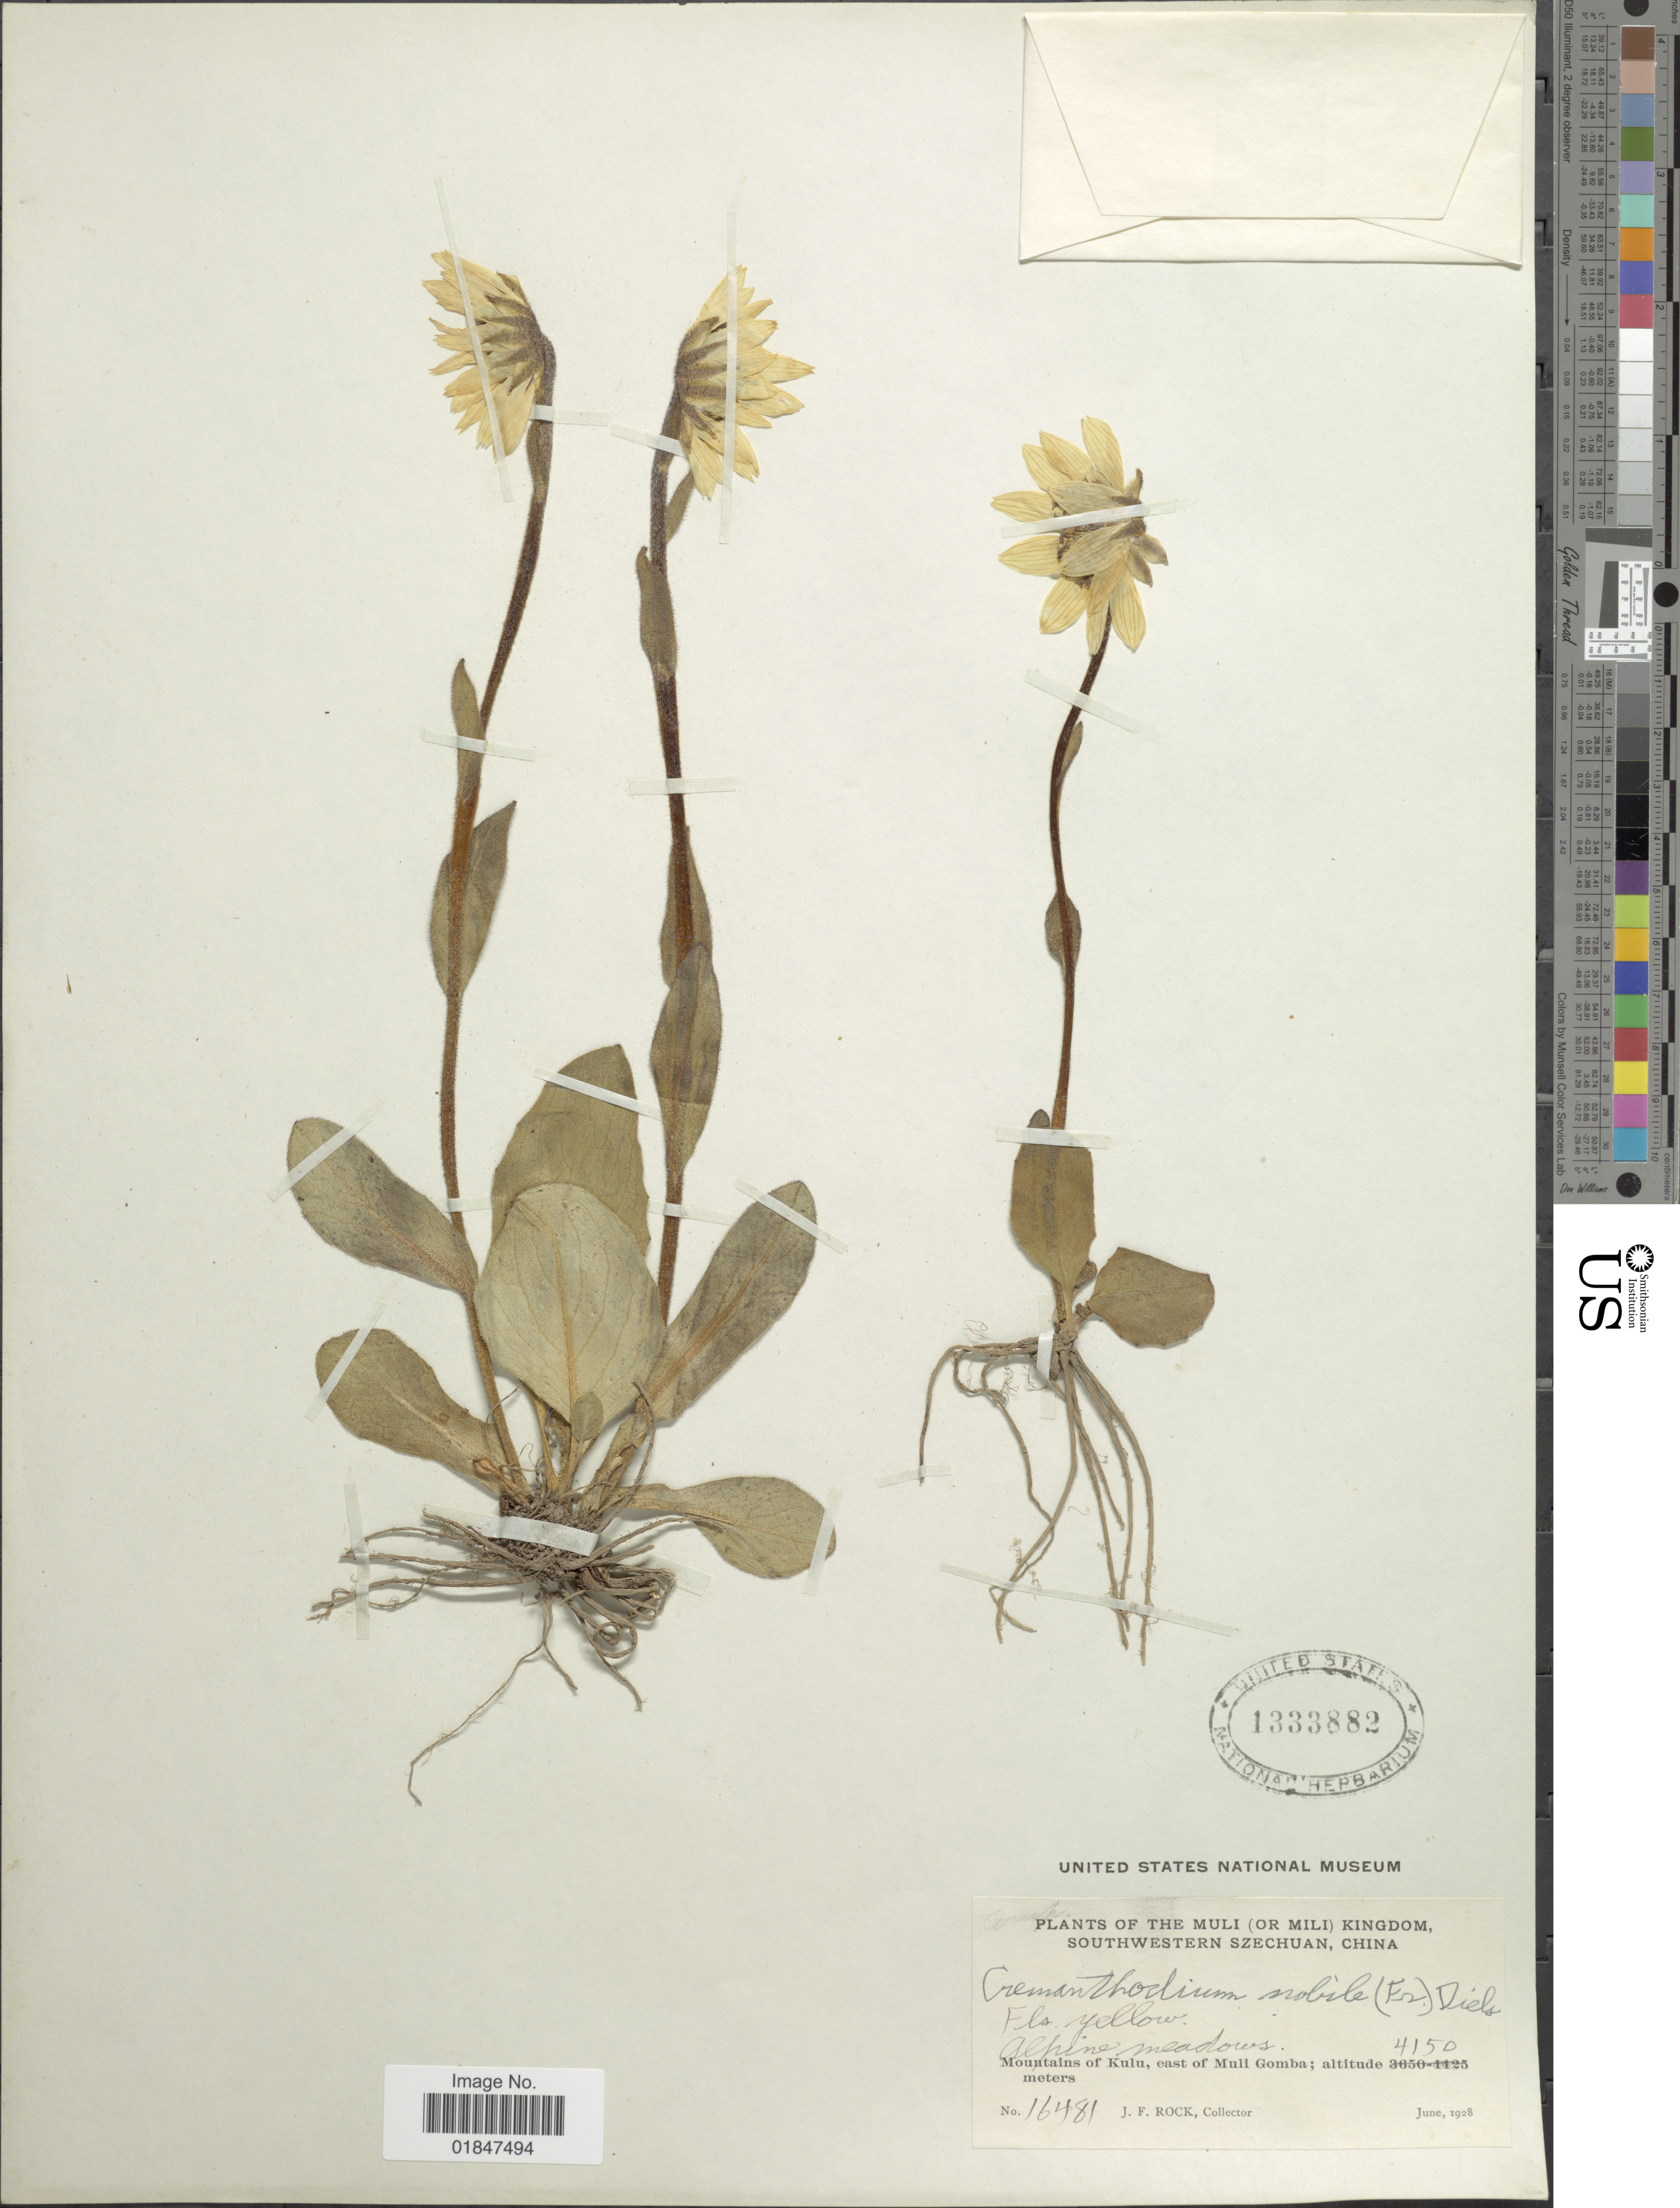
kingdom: Plantae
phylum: Tracheophyta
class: Magnoliopsida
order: Asterales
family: Asteraceae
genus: Cremanthodium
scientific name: Cremanthodium nobile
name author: (Franch.) Diels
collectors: J. Rock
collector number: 16481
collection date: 1928-06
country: China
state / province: Sichuan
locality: The Muli (or Mili) Kingdon, Southwestern Szechuan, Mountains of Kulu, east of Muli Gomba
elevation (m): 4150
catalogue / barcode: US 1333882